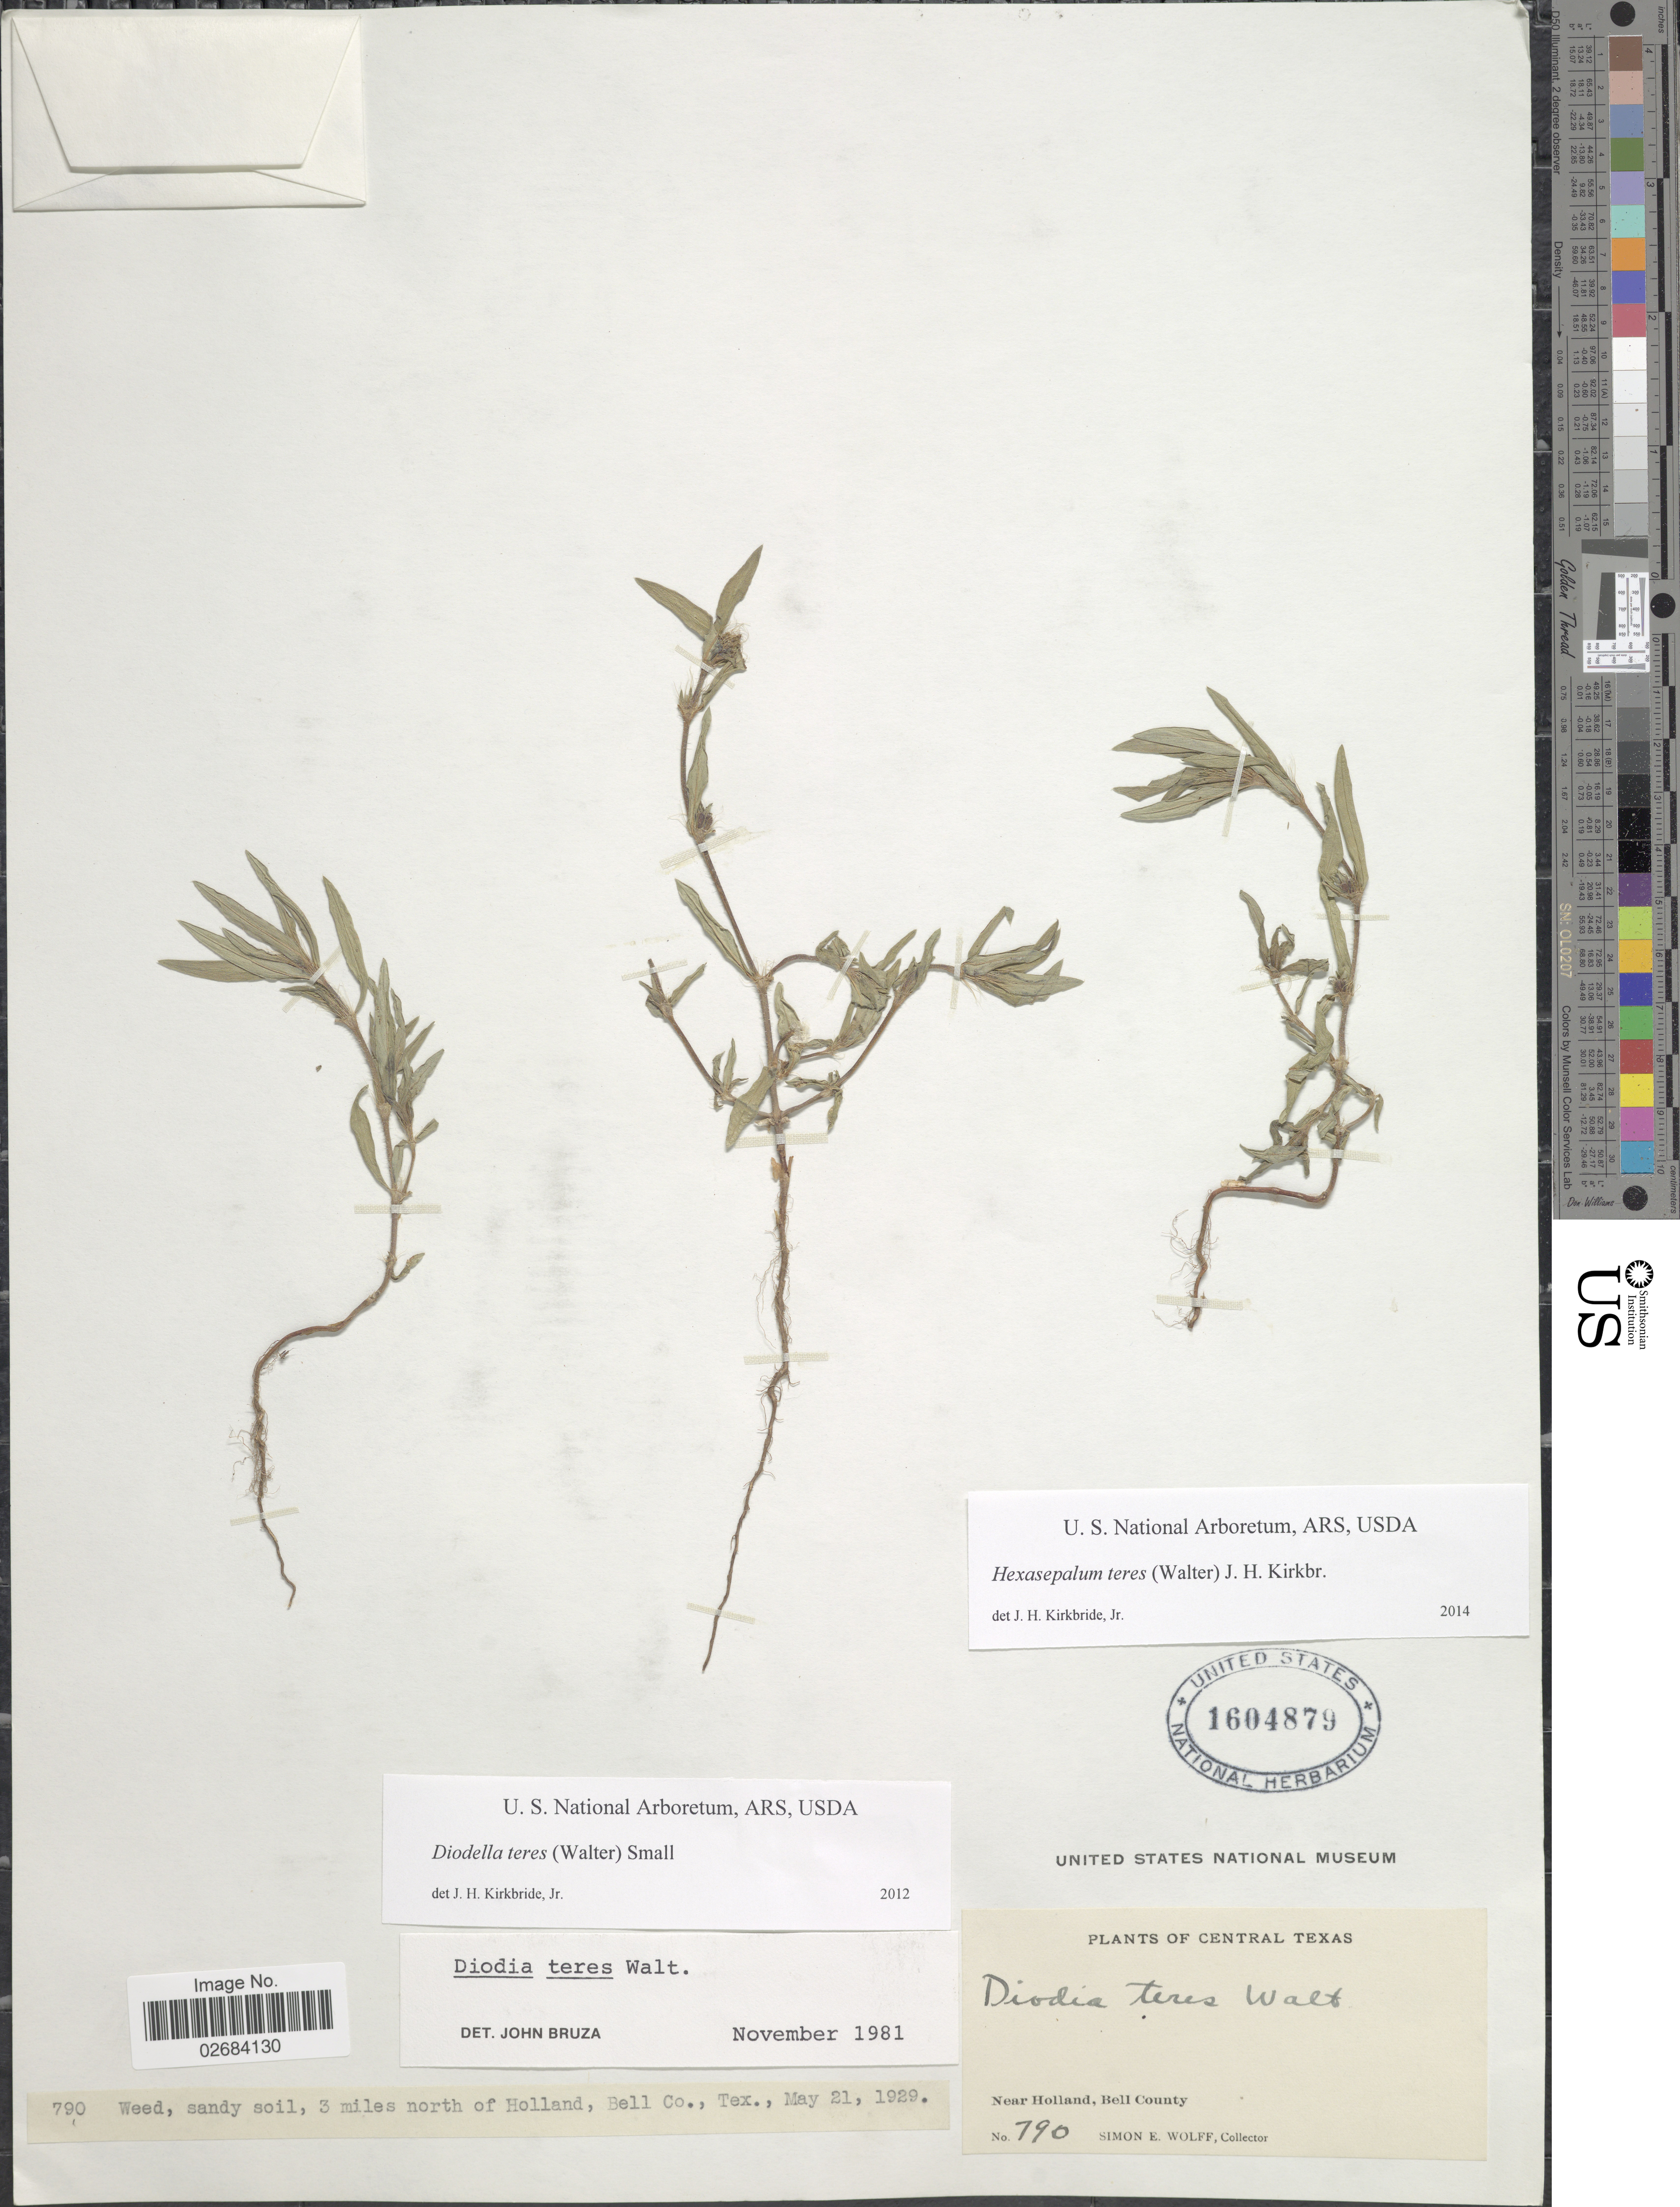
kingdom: Plantae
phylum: Tracheophyta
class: Magnoliopsida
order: Gentianales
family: Rubiaceae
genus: Diodia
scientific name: Diodia teres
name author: Walter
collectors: S. E. Wolff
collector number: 790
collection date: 1929-05-21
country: United States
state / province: Texas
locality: Central Texas, 3 miles north of Holland, Bell County.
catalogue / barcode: US 1604879